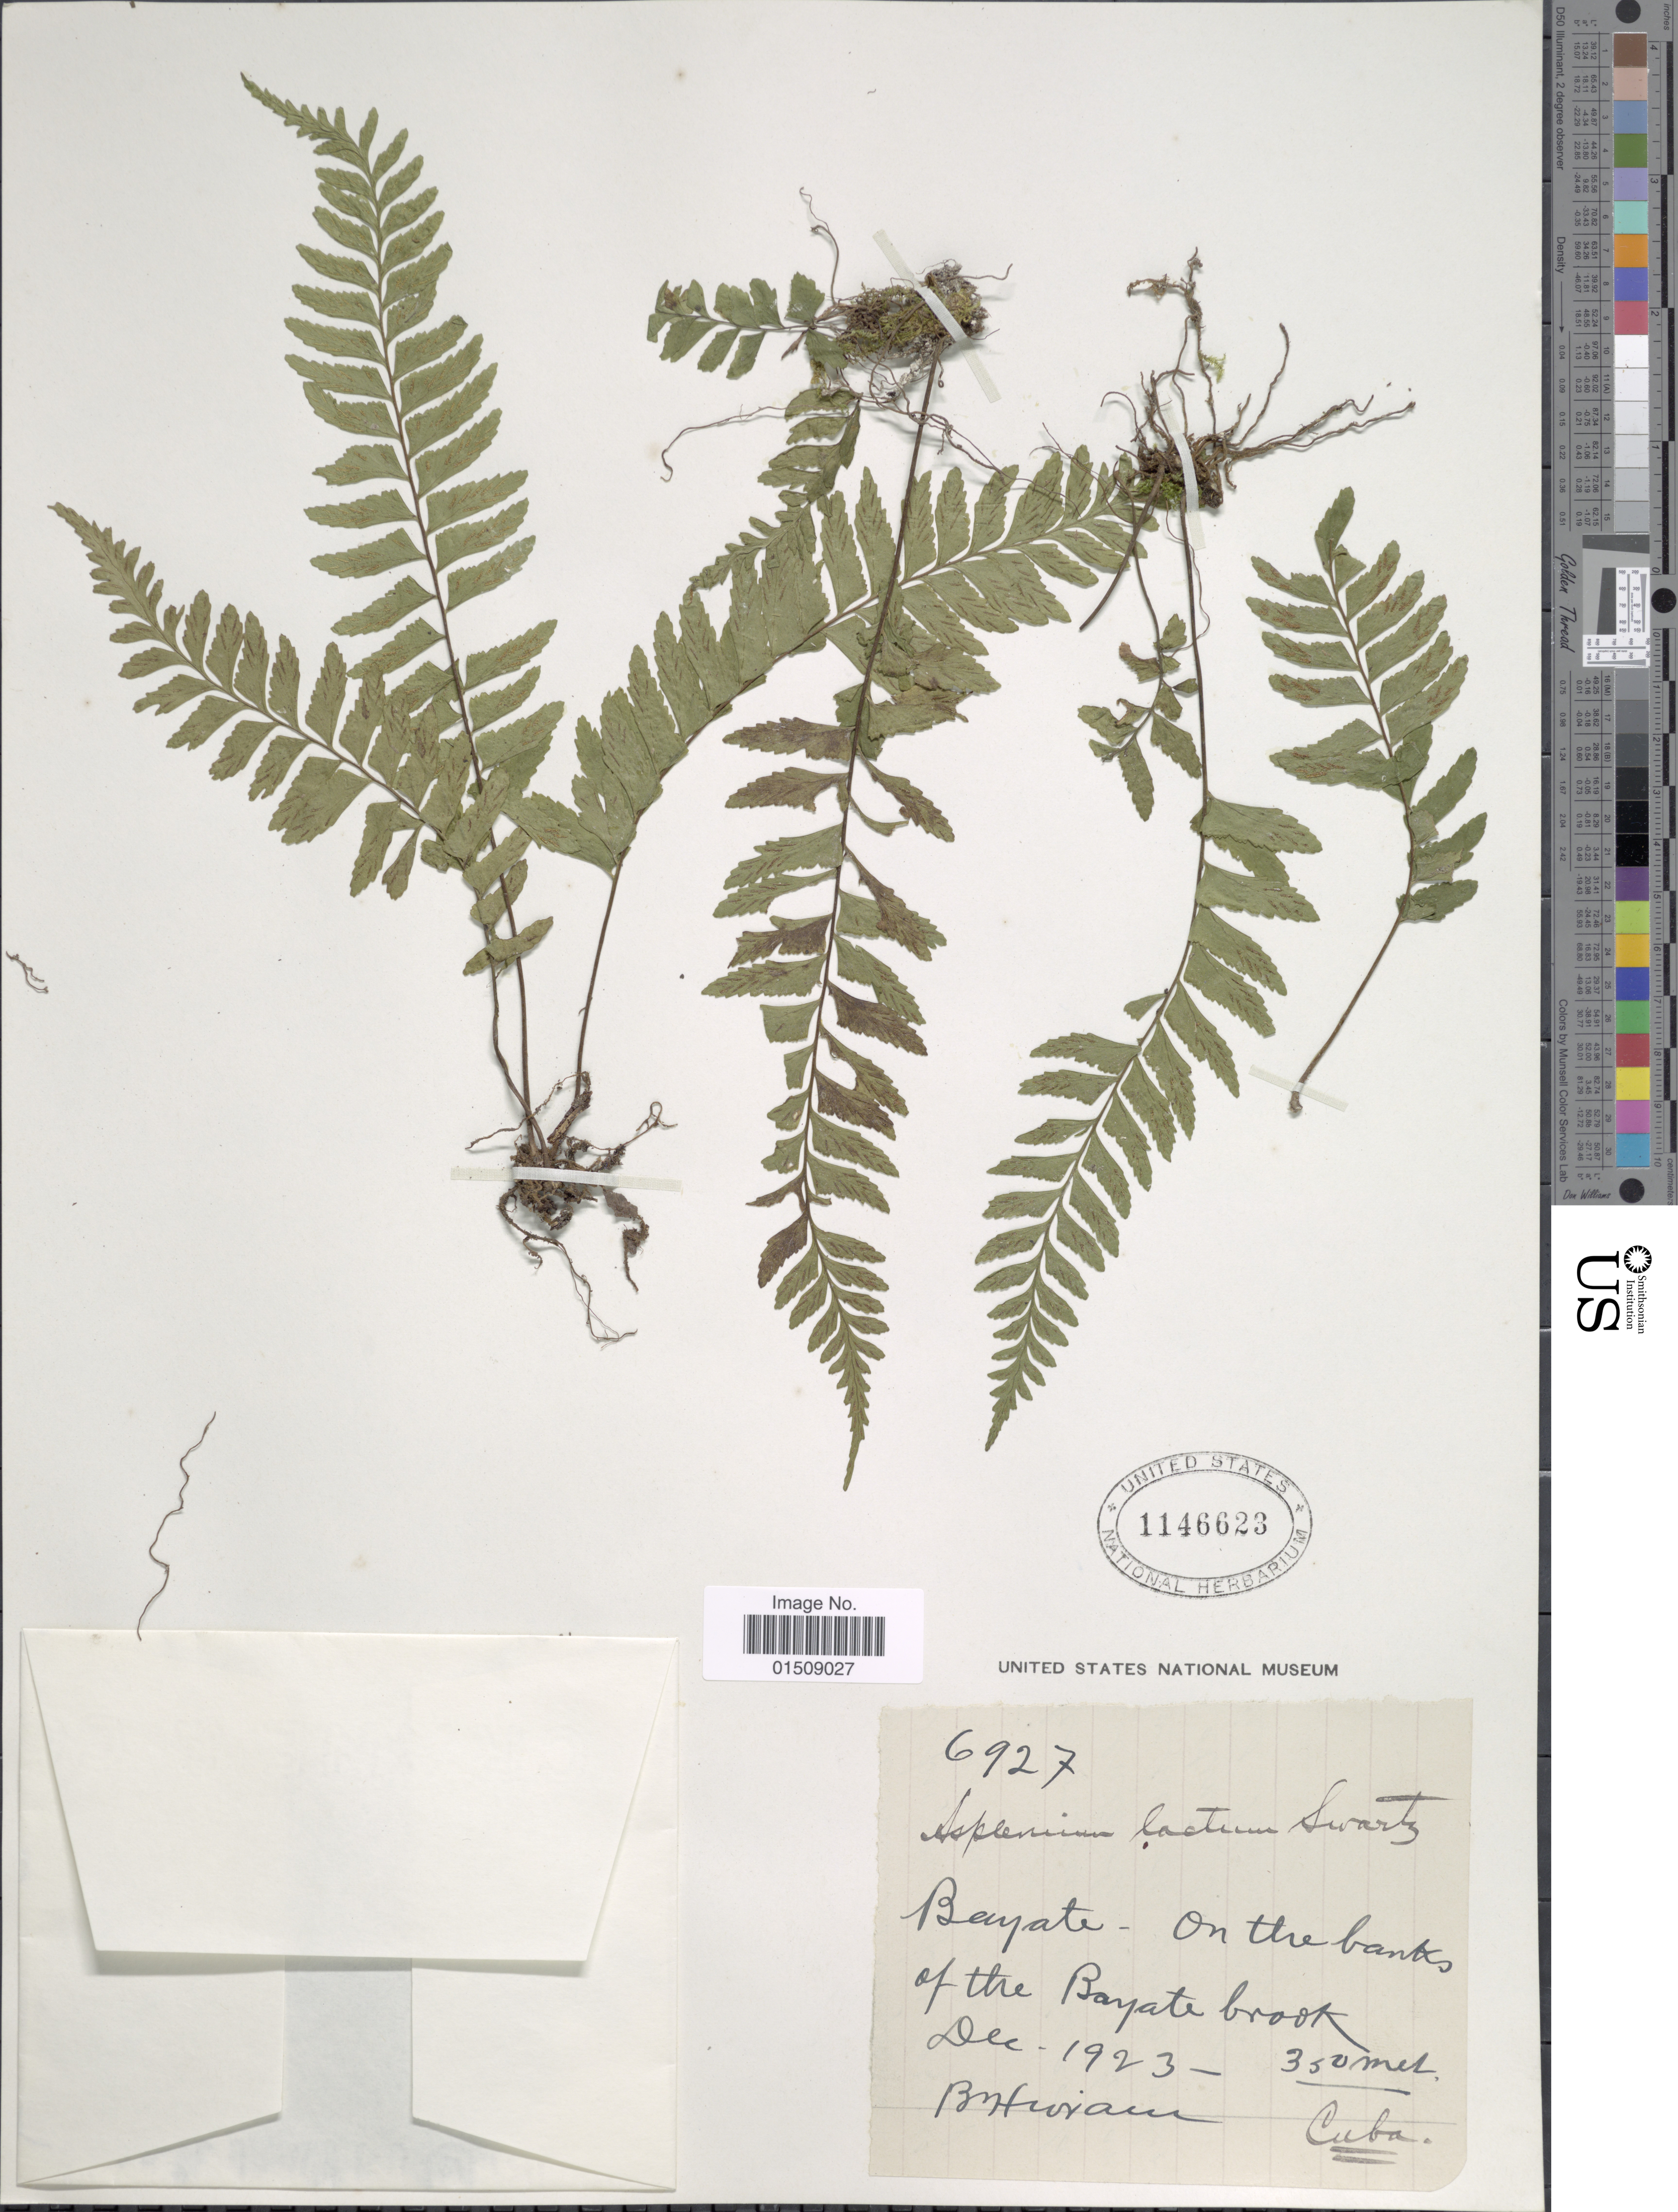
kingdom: Plantae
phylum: Tracheophyta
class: Polypodiopsida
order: Polypodiales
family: Aspleniaceae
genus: Asplenium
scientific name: Asplenium laetum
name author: Sw.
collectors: Bro. Hioram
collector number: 6927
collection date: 1923-12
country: Cuba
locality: Bayate - on the banks of the Bayate Brook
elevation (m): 350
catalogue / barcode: US 1146623